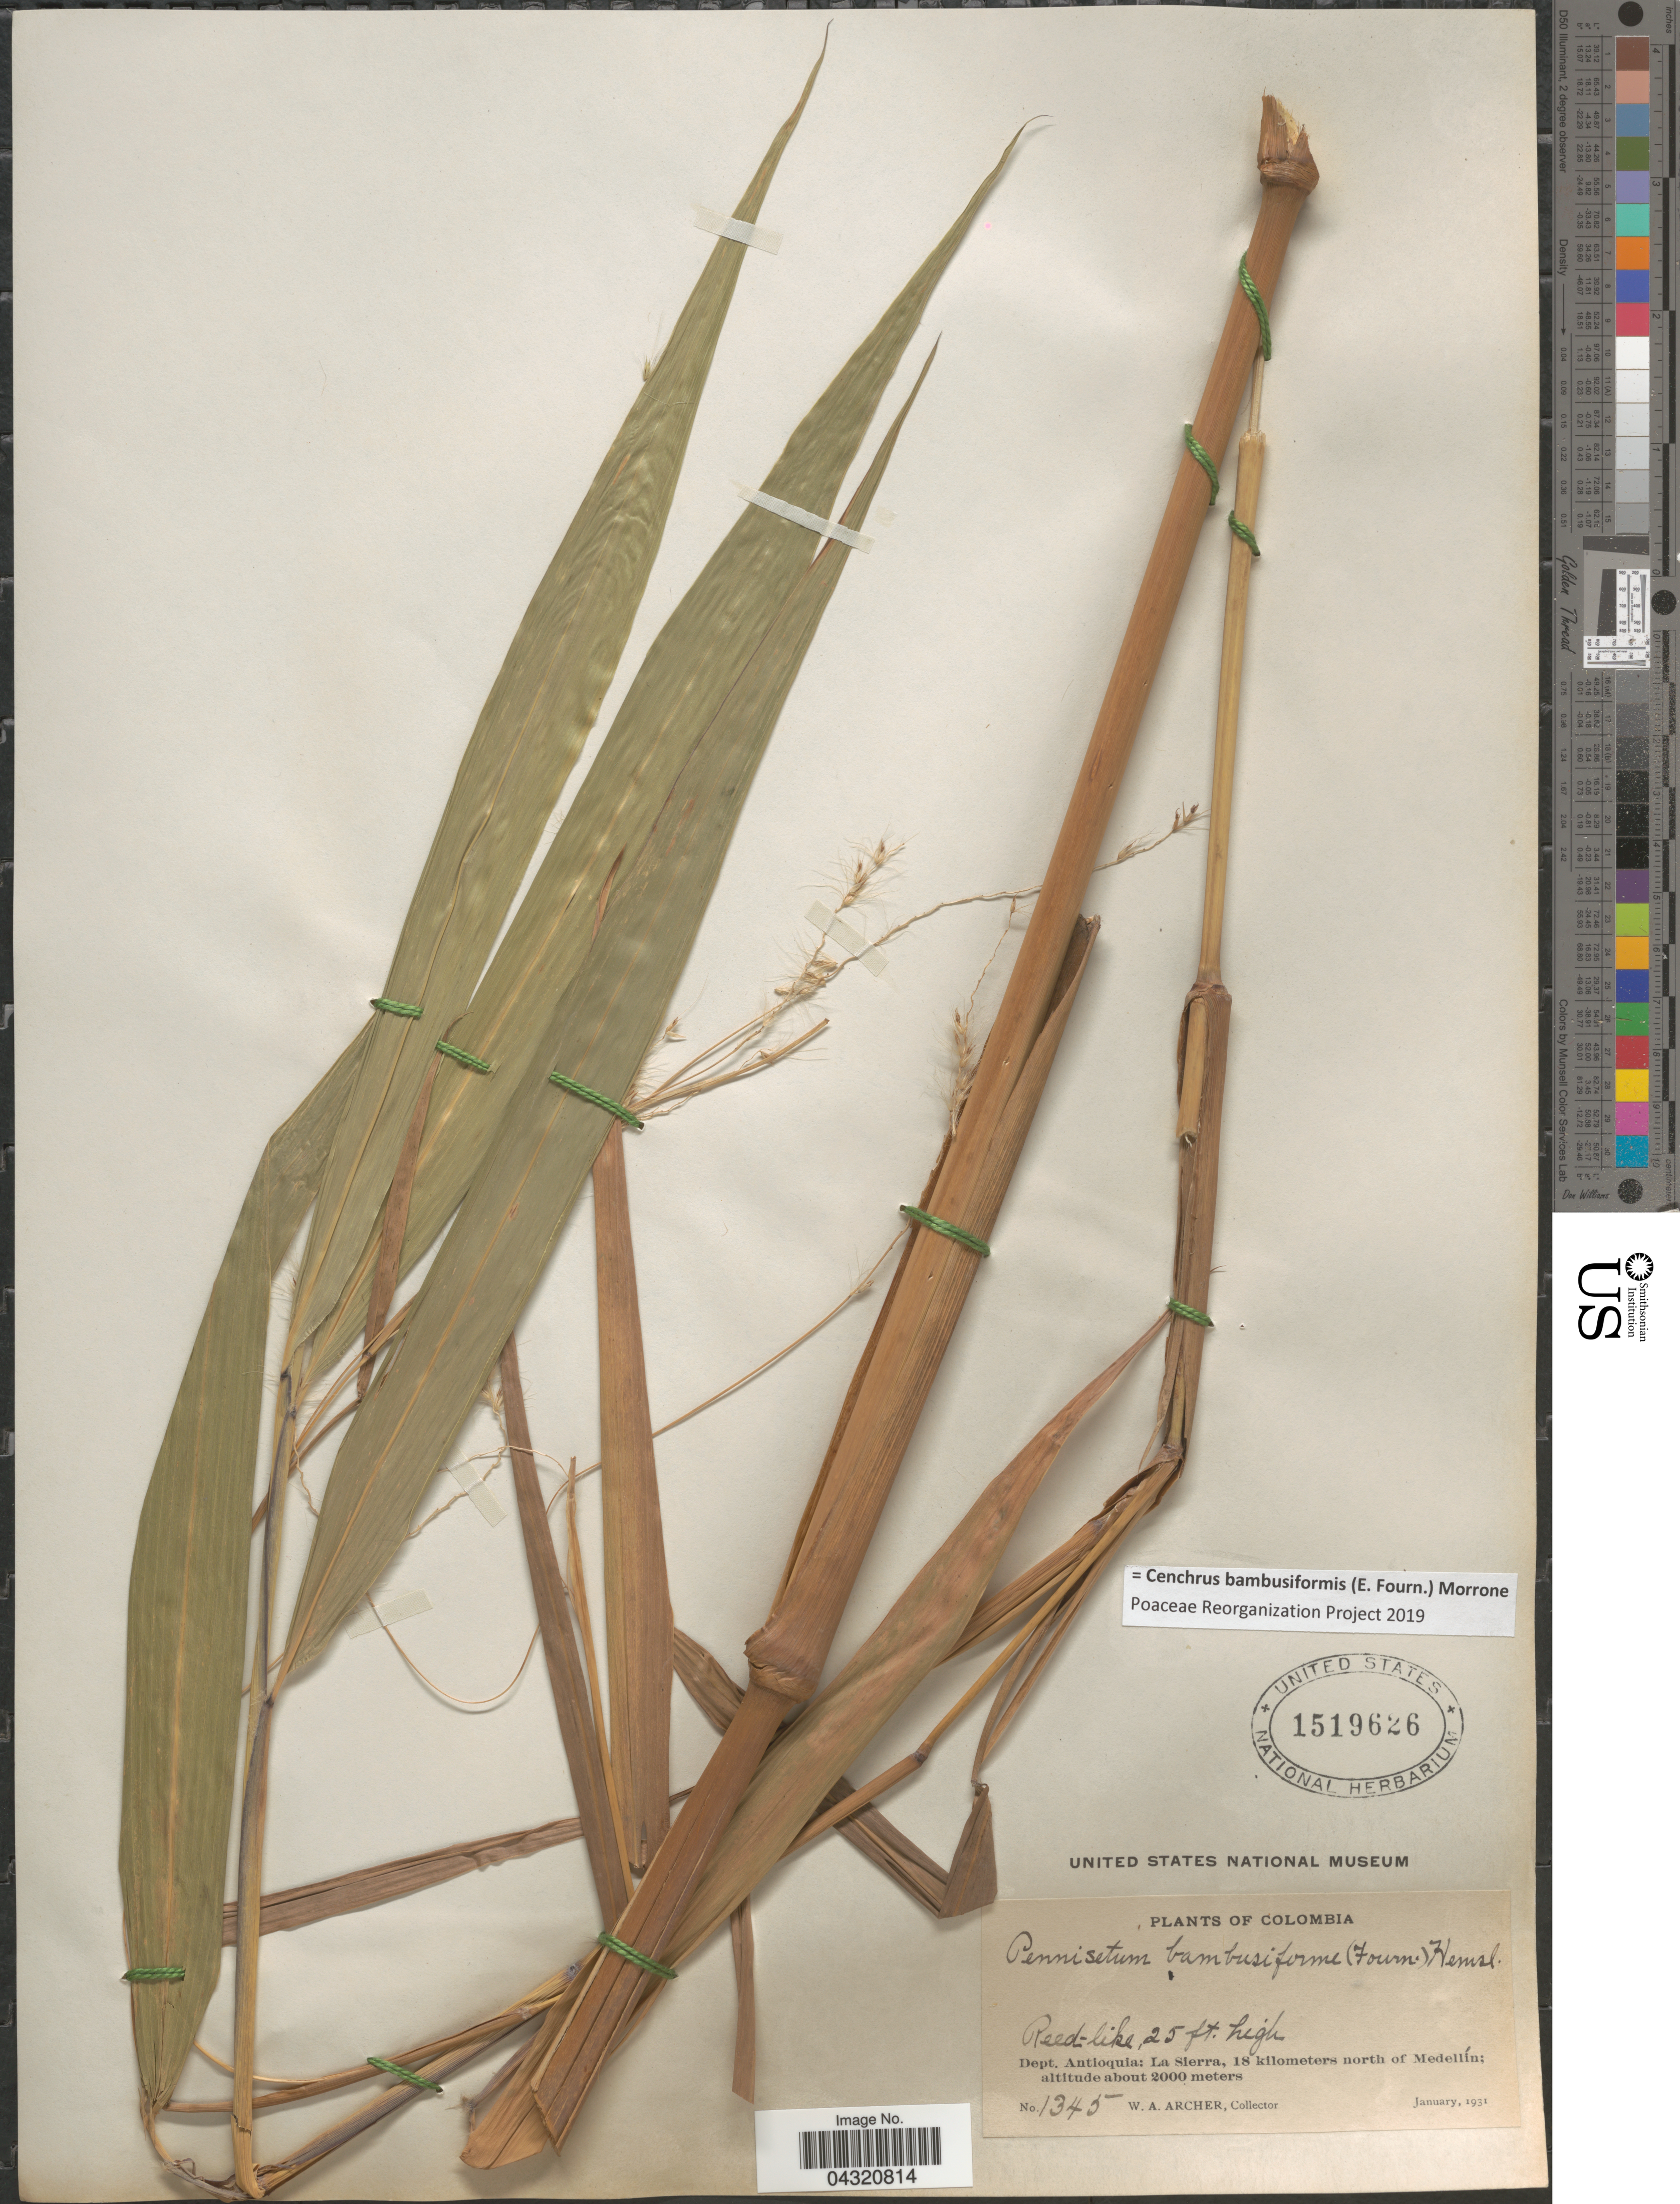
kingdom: Plantae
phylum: Tracheophyta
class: Liliopsida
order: Poales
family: Poaceae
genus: Cenchrus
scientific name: Cenchrus bambusiformis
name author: (E. Fourn.) Morrone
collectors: W. Archer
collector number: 1345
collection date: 1931-01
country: Colombia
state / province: Antioquia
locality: Dept. Antioquia: La Sierra, 18 kilometers north of Medellín.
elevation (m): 2000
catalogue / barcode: US 1519626